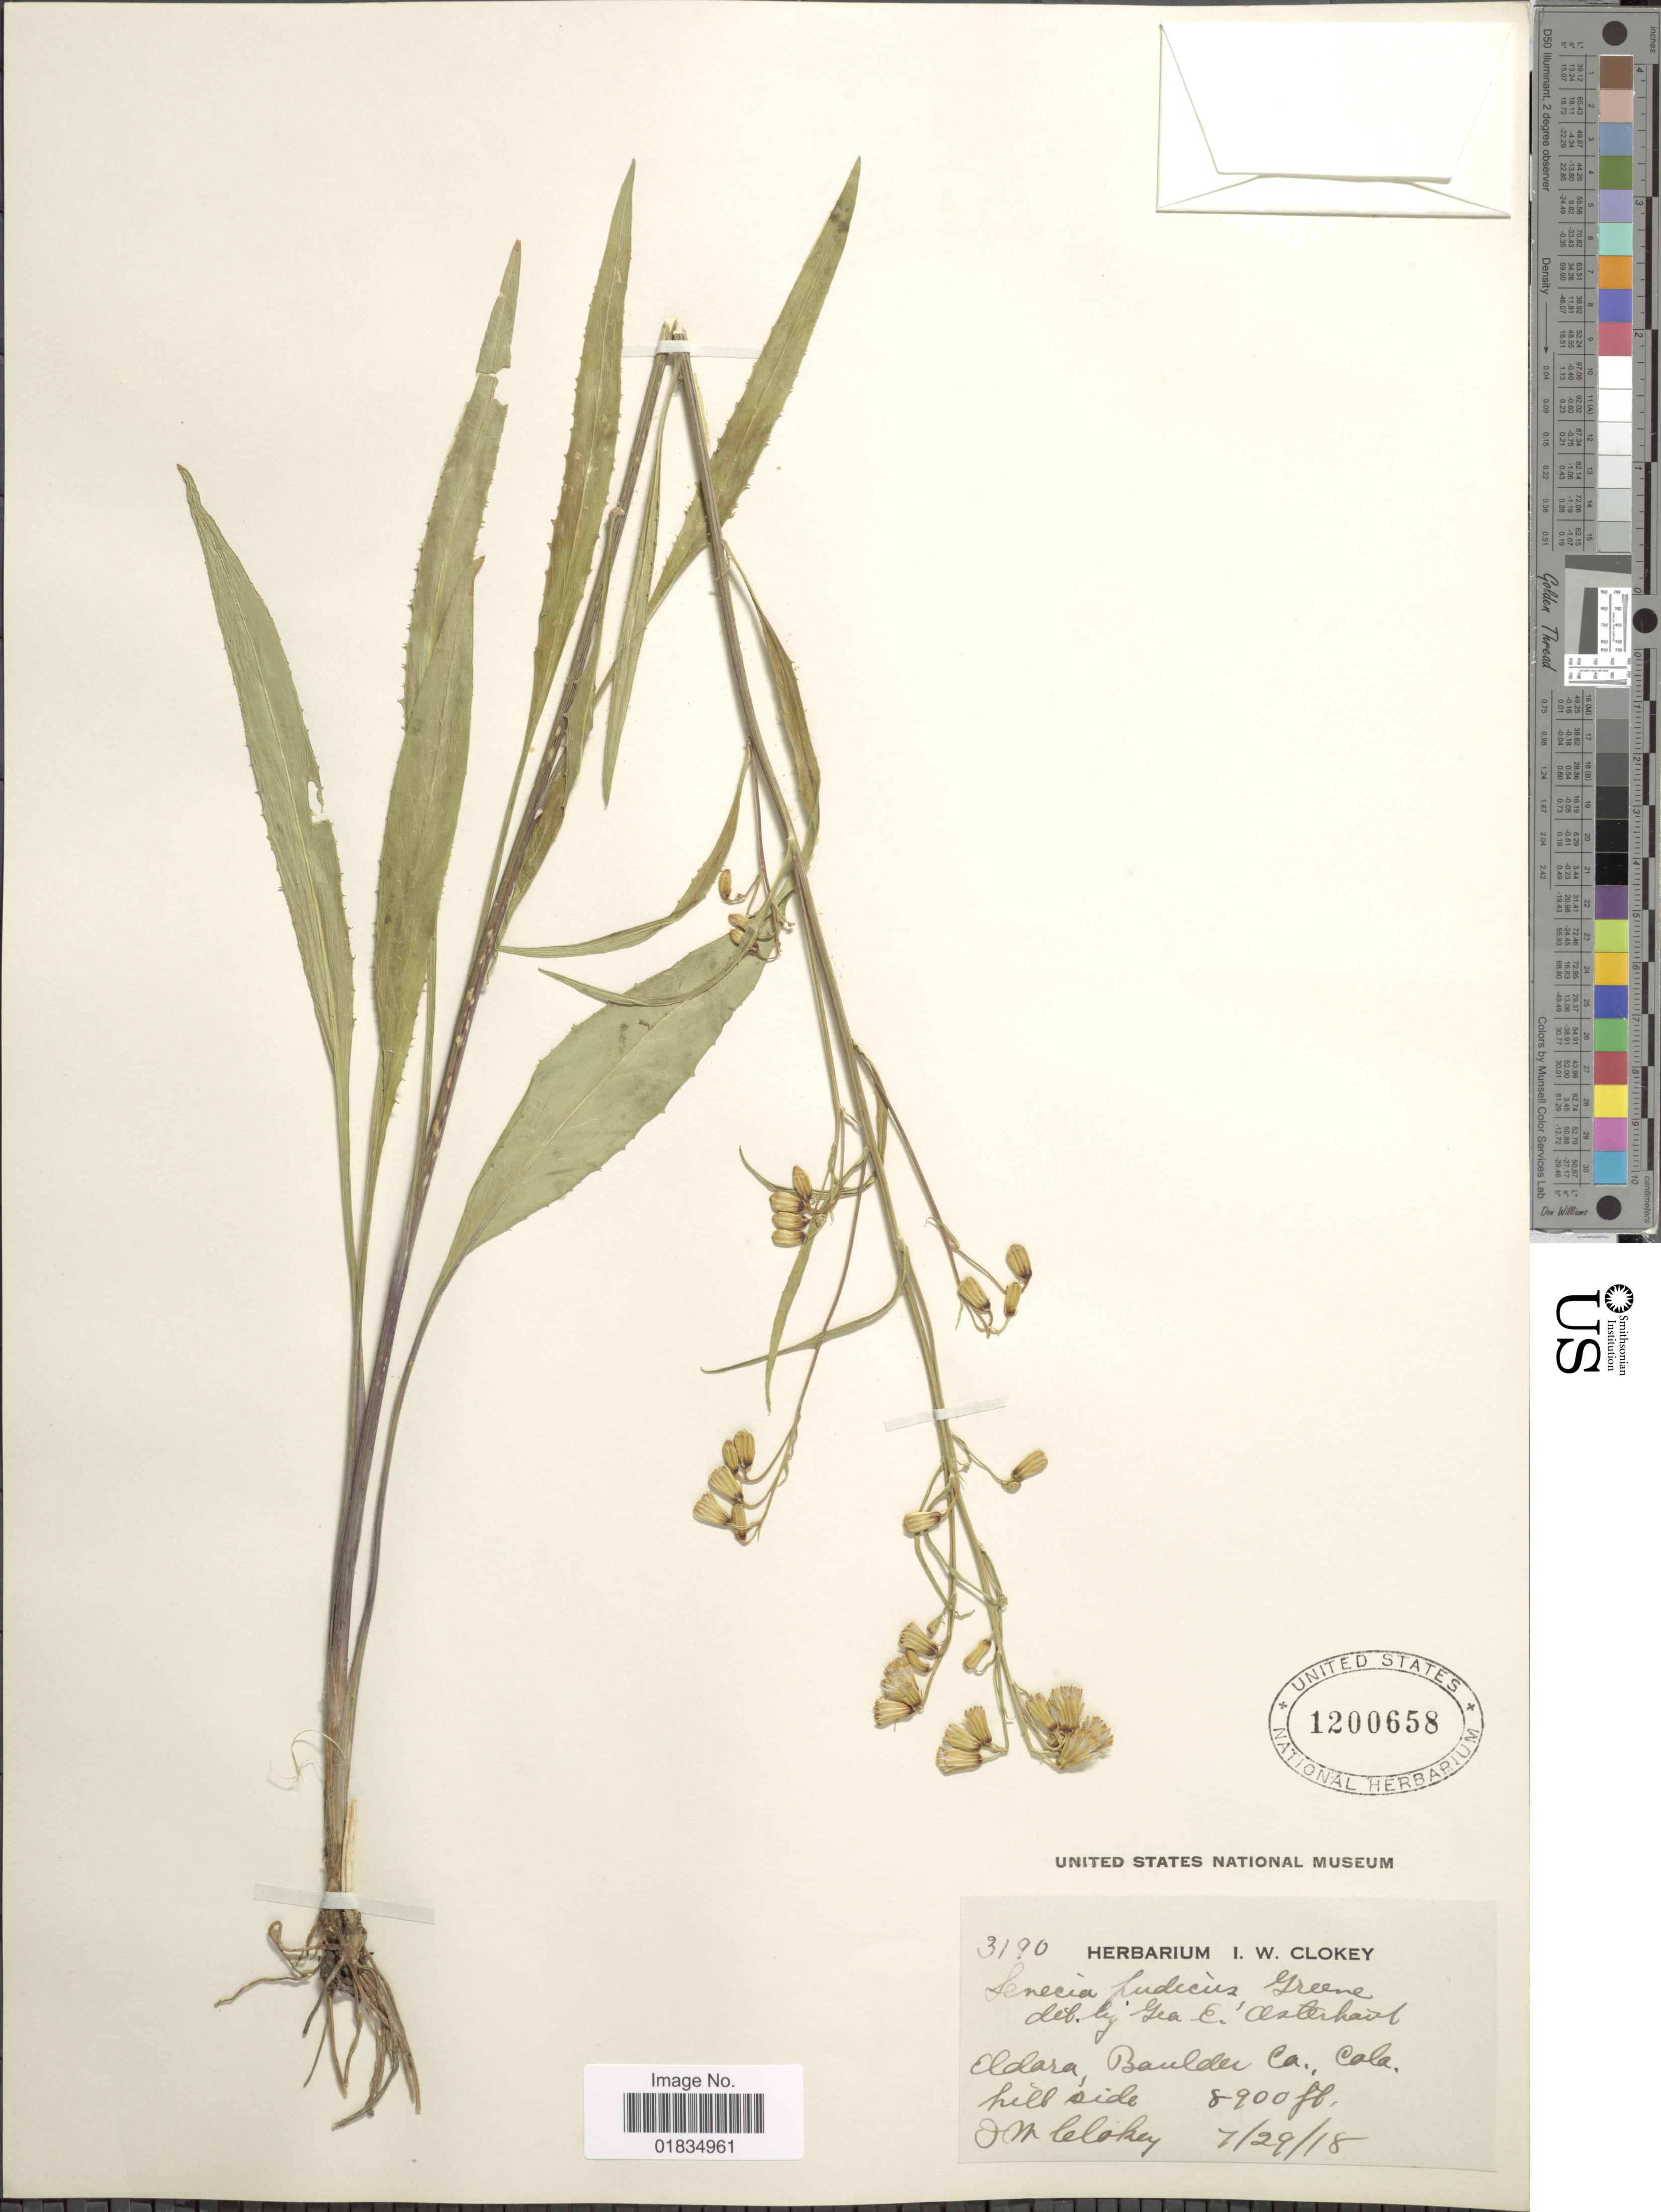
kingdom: Plantae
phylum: Tracheophyta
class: Magnoliopsida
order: Asterales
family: Asteraceae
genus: Senecio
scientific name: Senecio pudicus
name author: Greene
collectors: I. W. Clokey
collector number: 3190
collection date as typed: Transcribed d/m/y: 29/7/18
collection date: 1918-07-29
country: United States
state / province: Colorado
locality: Eldora, Boulder Co.,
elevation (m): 2438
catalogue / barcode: US 1200658